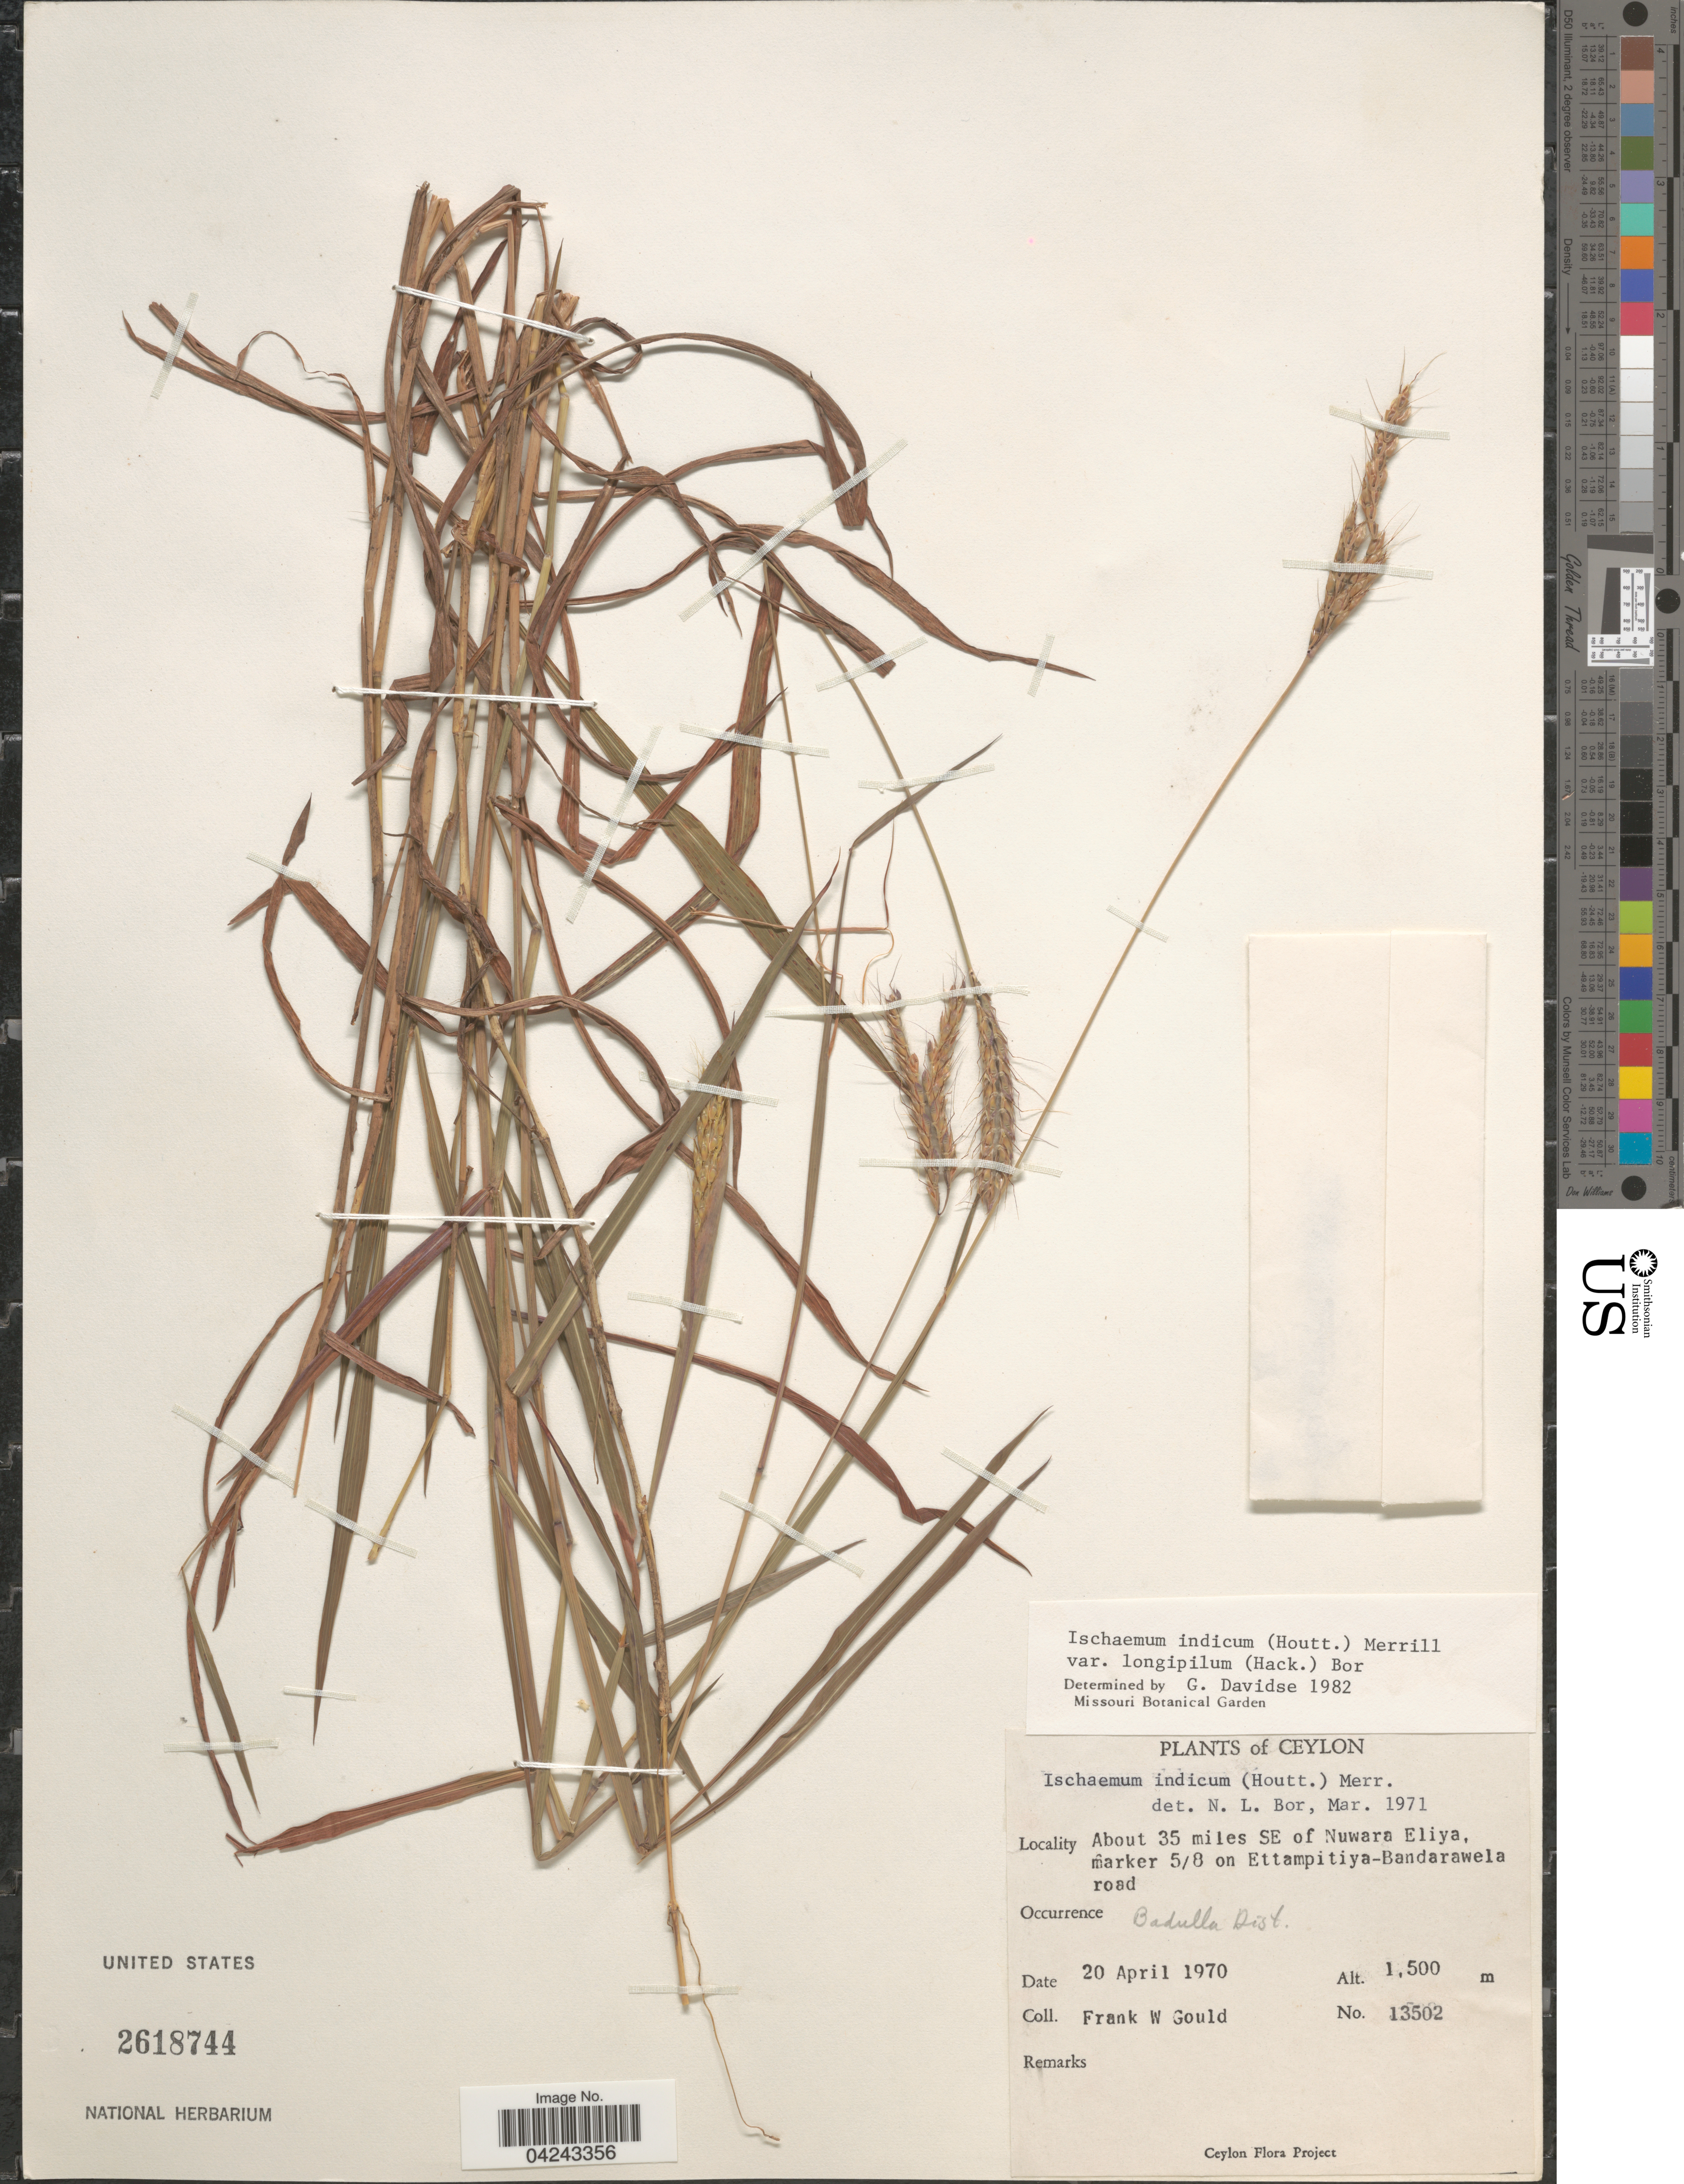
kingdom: Plantae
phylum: Tracheophyta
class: Liliopsida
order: Poales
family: Poaceae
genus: Ischaemum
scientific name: Ischaemum ciliare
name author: Retz.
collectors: F. W. Gould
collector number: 13502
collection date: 1970-04-20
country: Sri Lanka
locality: Ceylon. About 35 miles SE of Nuwara Eliya, marker 5/8 on Ettampitiya-Bandarawela road. Badulla Dist.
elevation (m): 1500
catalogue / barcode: US 2618744